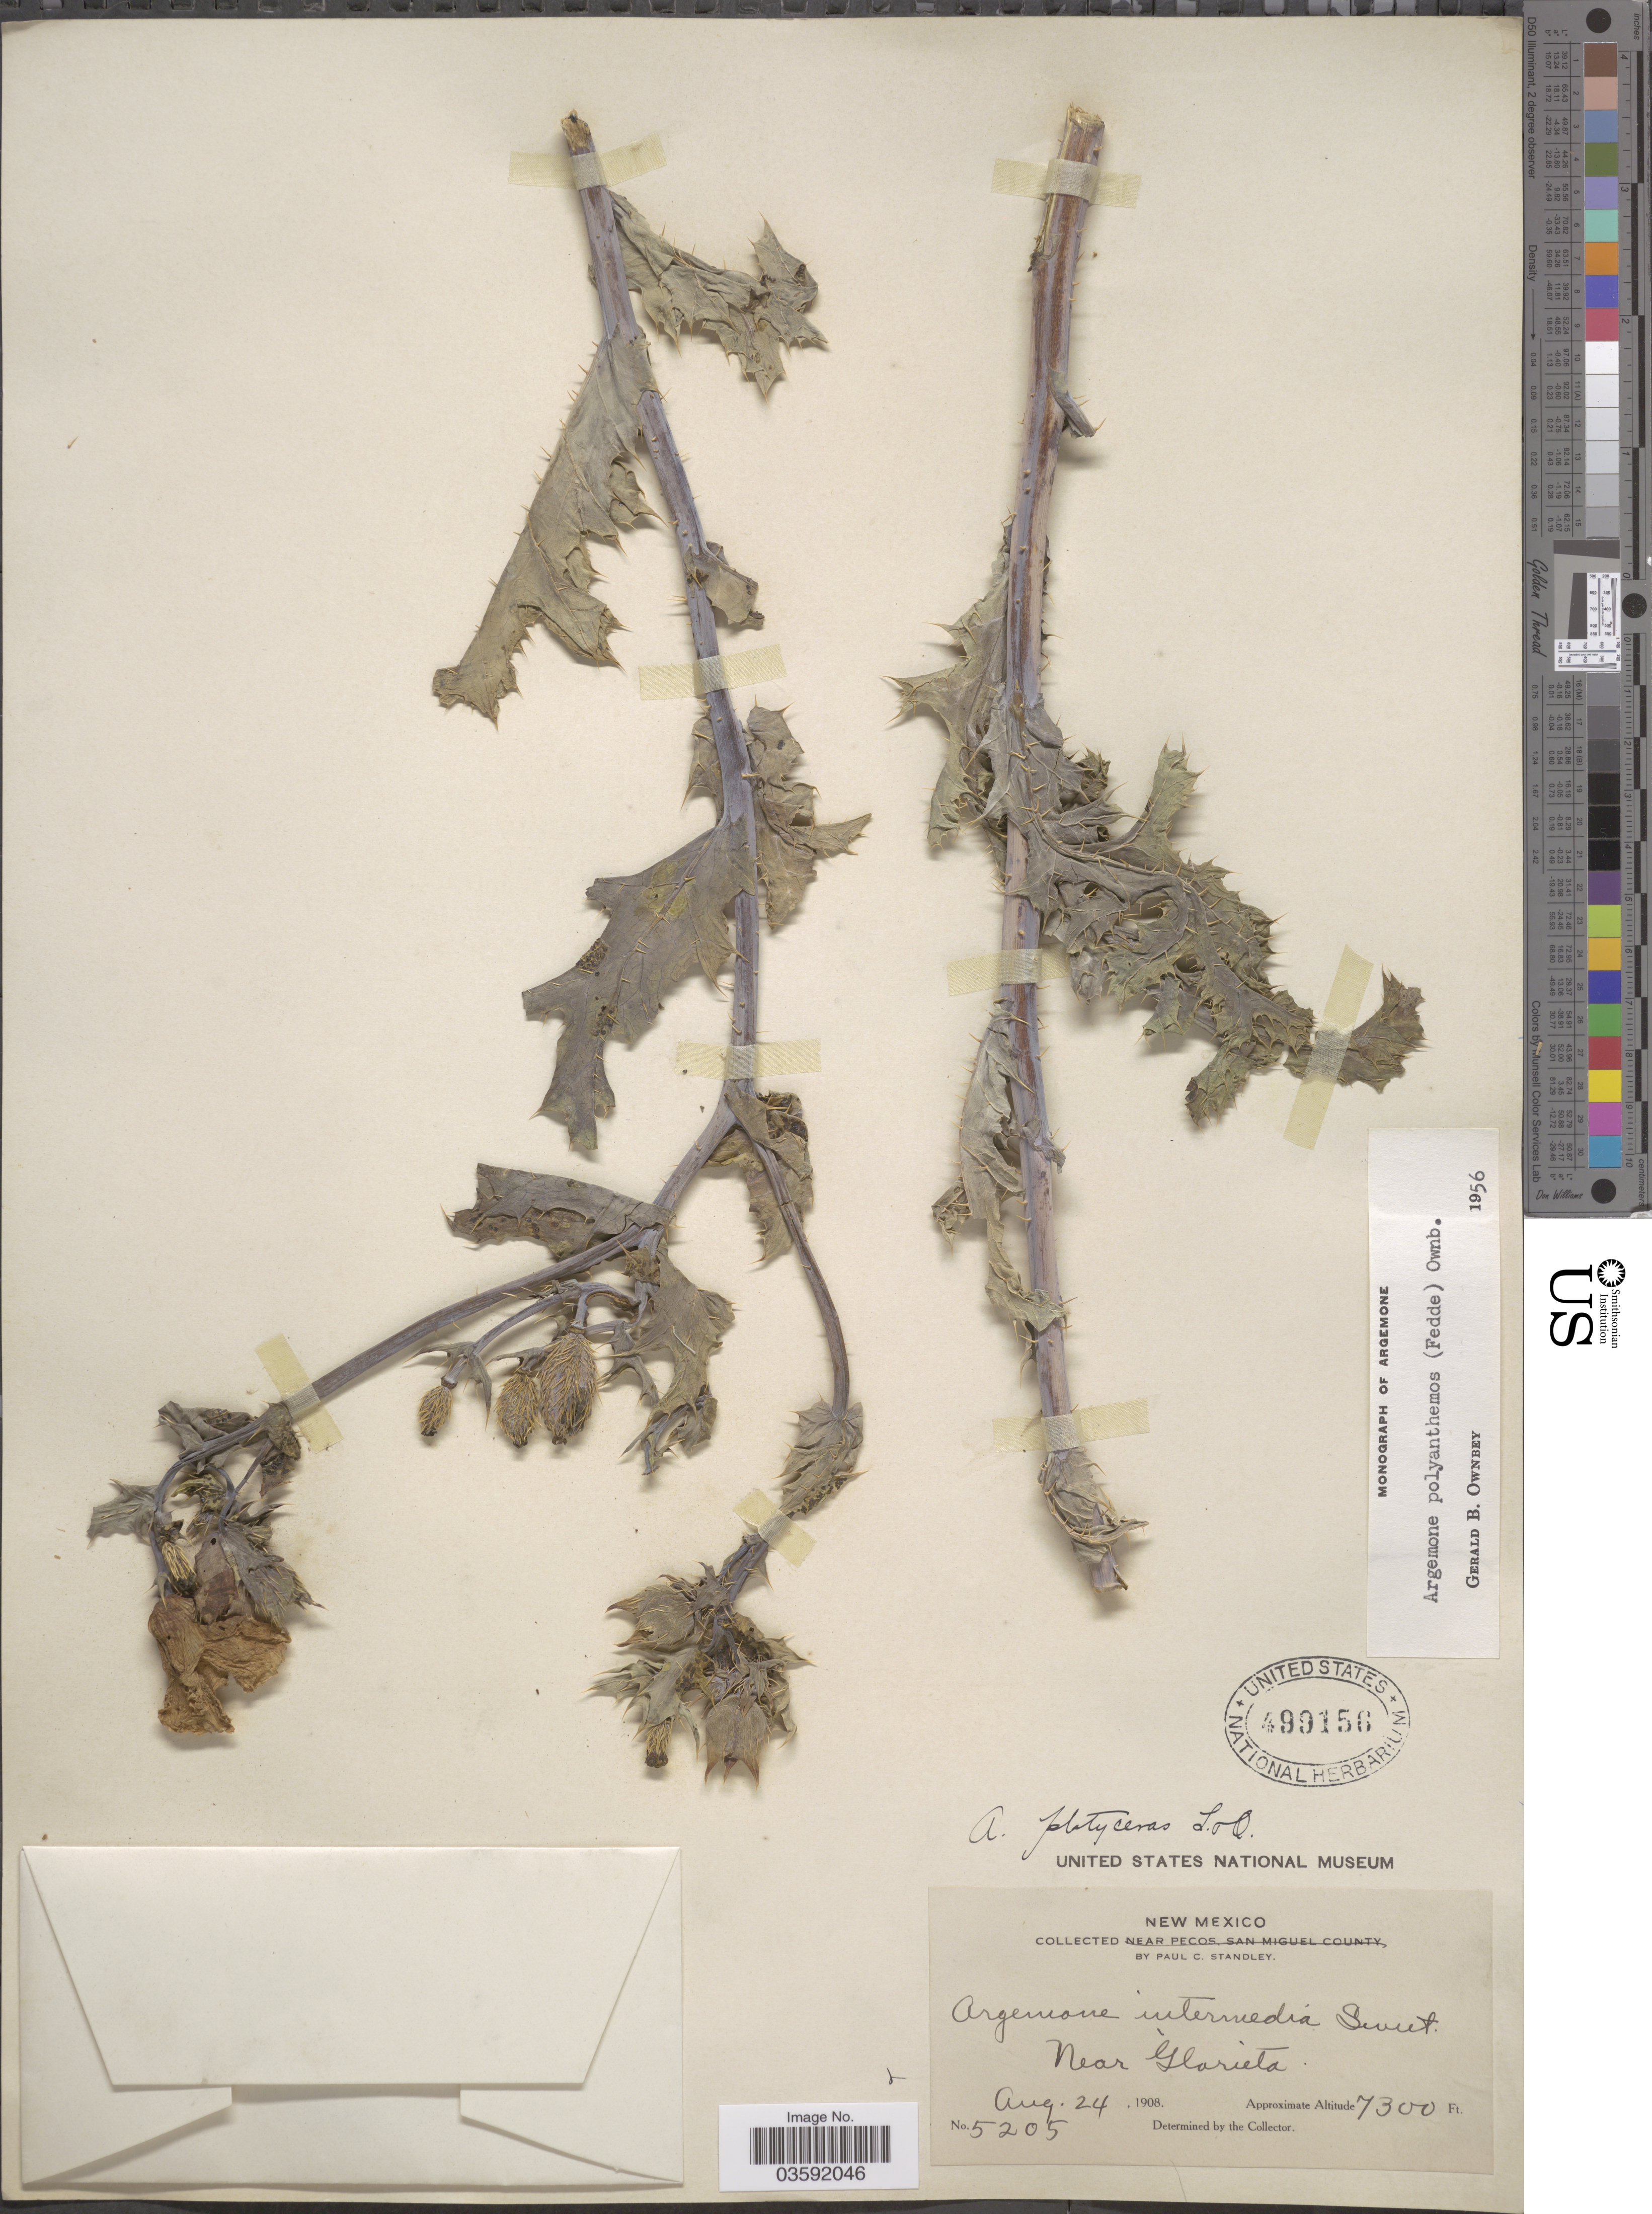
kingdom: Plantae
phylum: Tracheophyta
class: Magnoliopsida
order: Ranunculales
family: Papaveraceae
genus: Argemone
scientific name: Argemone polyanthemos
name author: (Fedde) G.B. Ownbey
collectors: P. C. Standley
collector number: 5205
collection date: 1908-08-24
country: United States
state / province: New Mexico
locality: Near Glorieta.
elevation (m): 2225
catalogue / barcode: US 499156